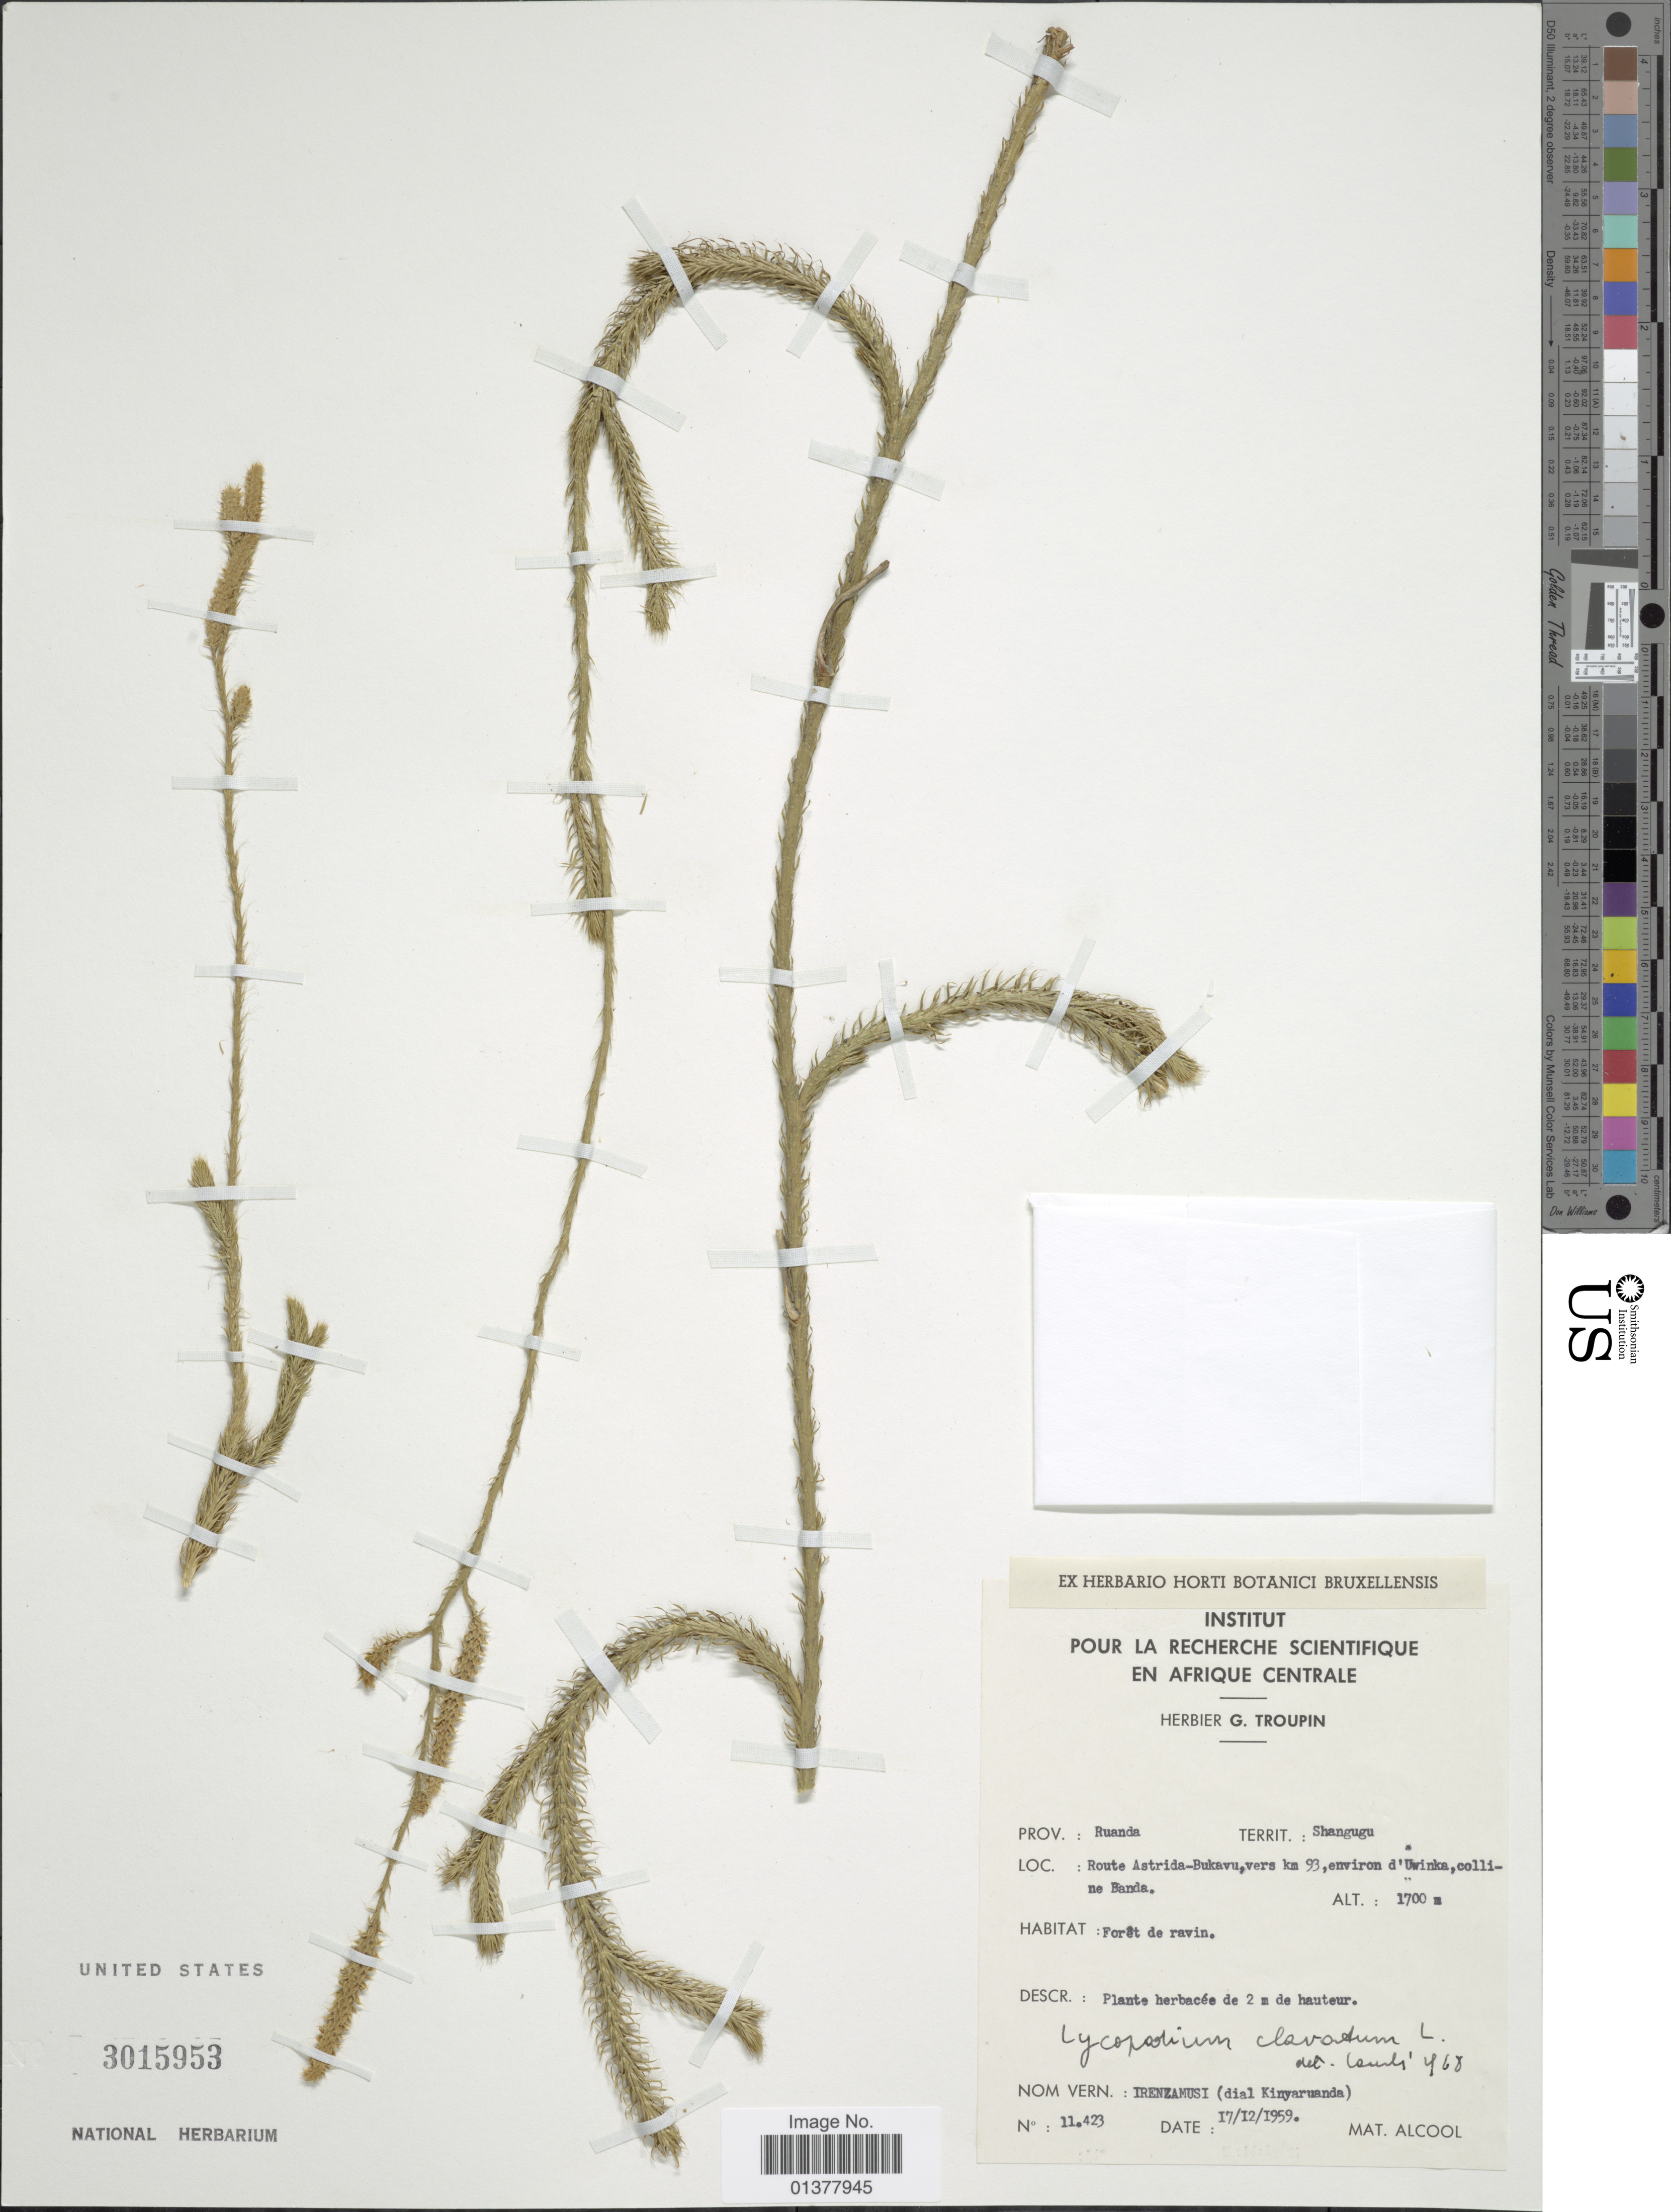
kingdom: Plantae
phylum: Tracheophyta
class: Lycopodiopsida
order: Lycopodiales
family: Lycopodiaceae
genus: Lycopodium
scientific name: Lycopodium clavatum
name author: L.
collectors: G. Troupin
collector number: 11423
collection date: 1959-12-17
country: Rwanda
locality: Territ.: Shangugu, Route Astrida, vers km 93, environ d'Uwinka, colline Banda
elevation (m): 1700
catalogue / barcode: US 3015953